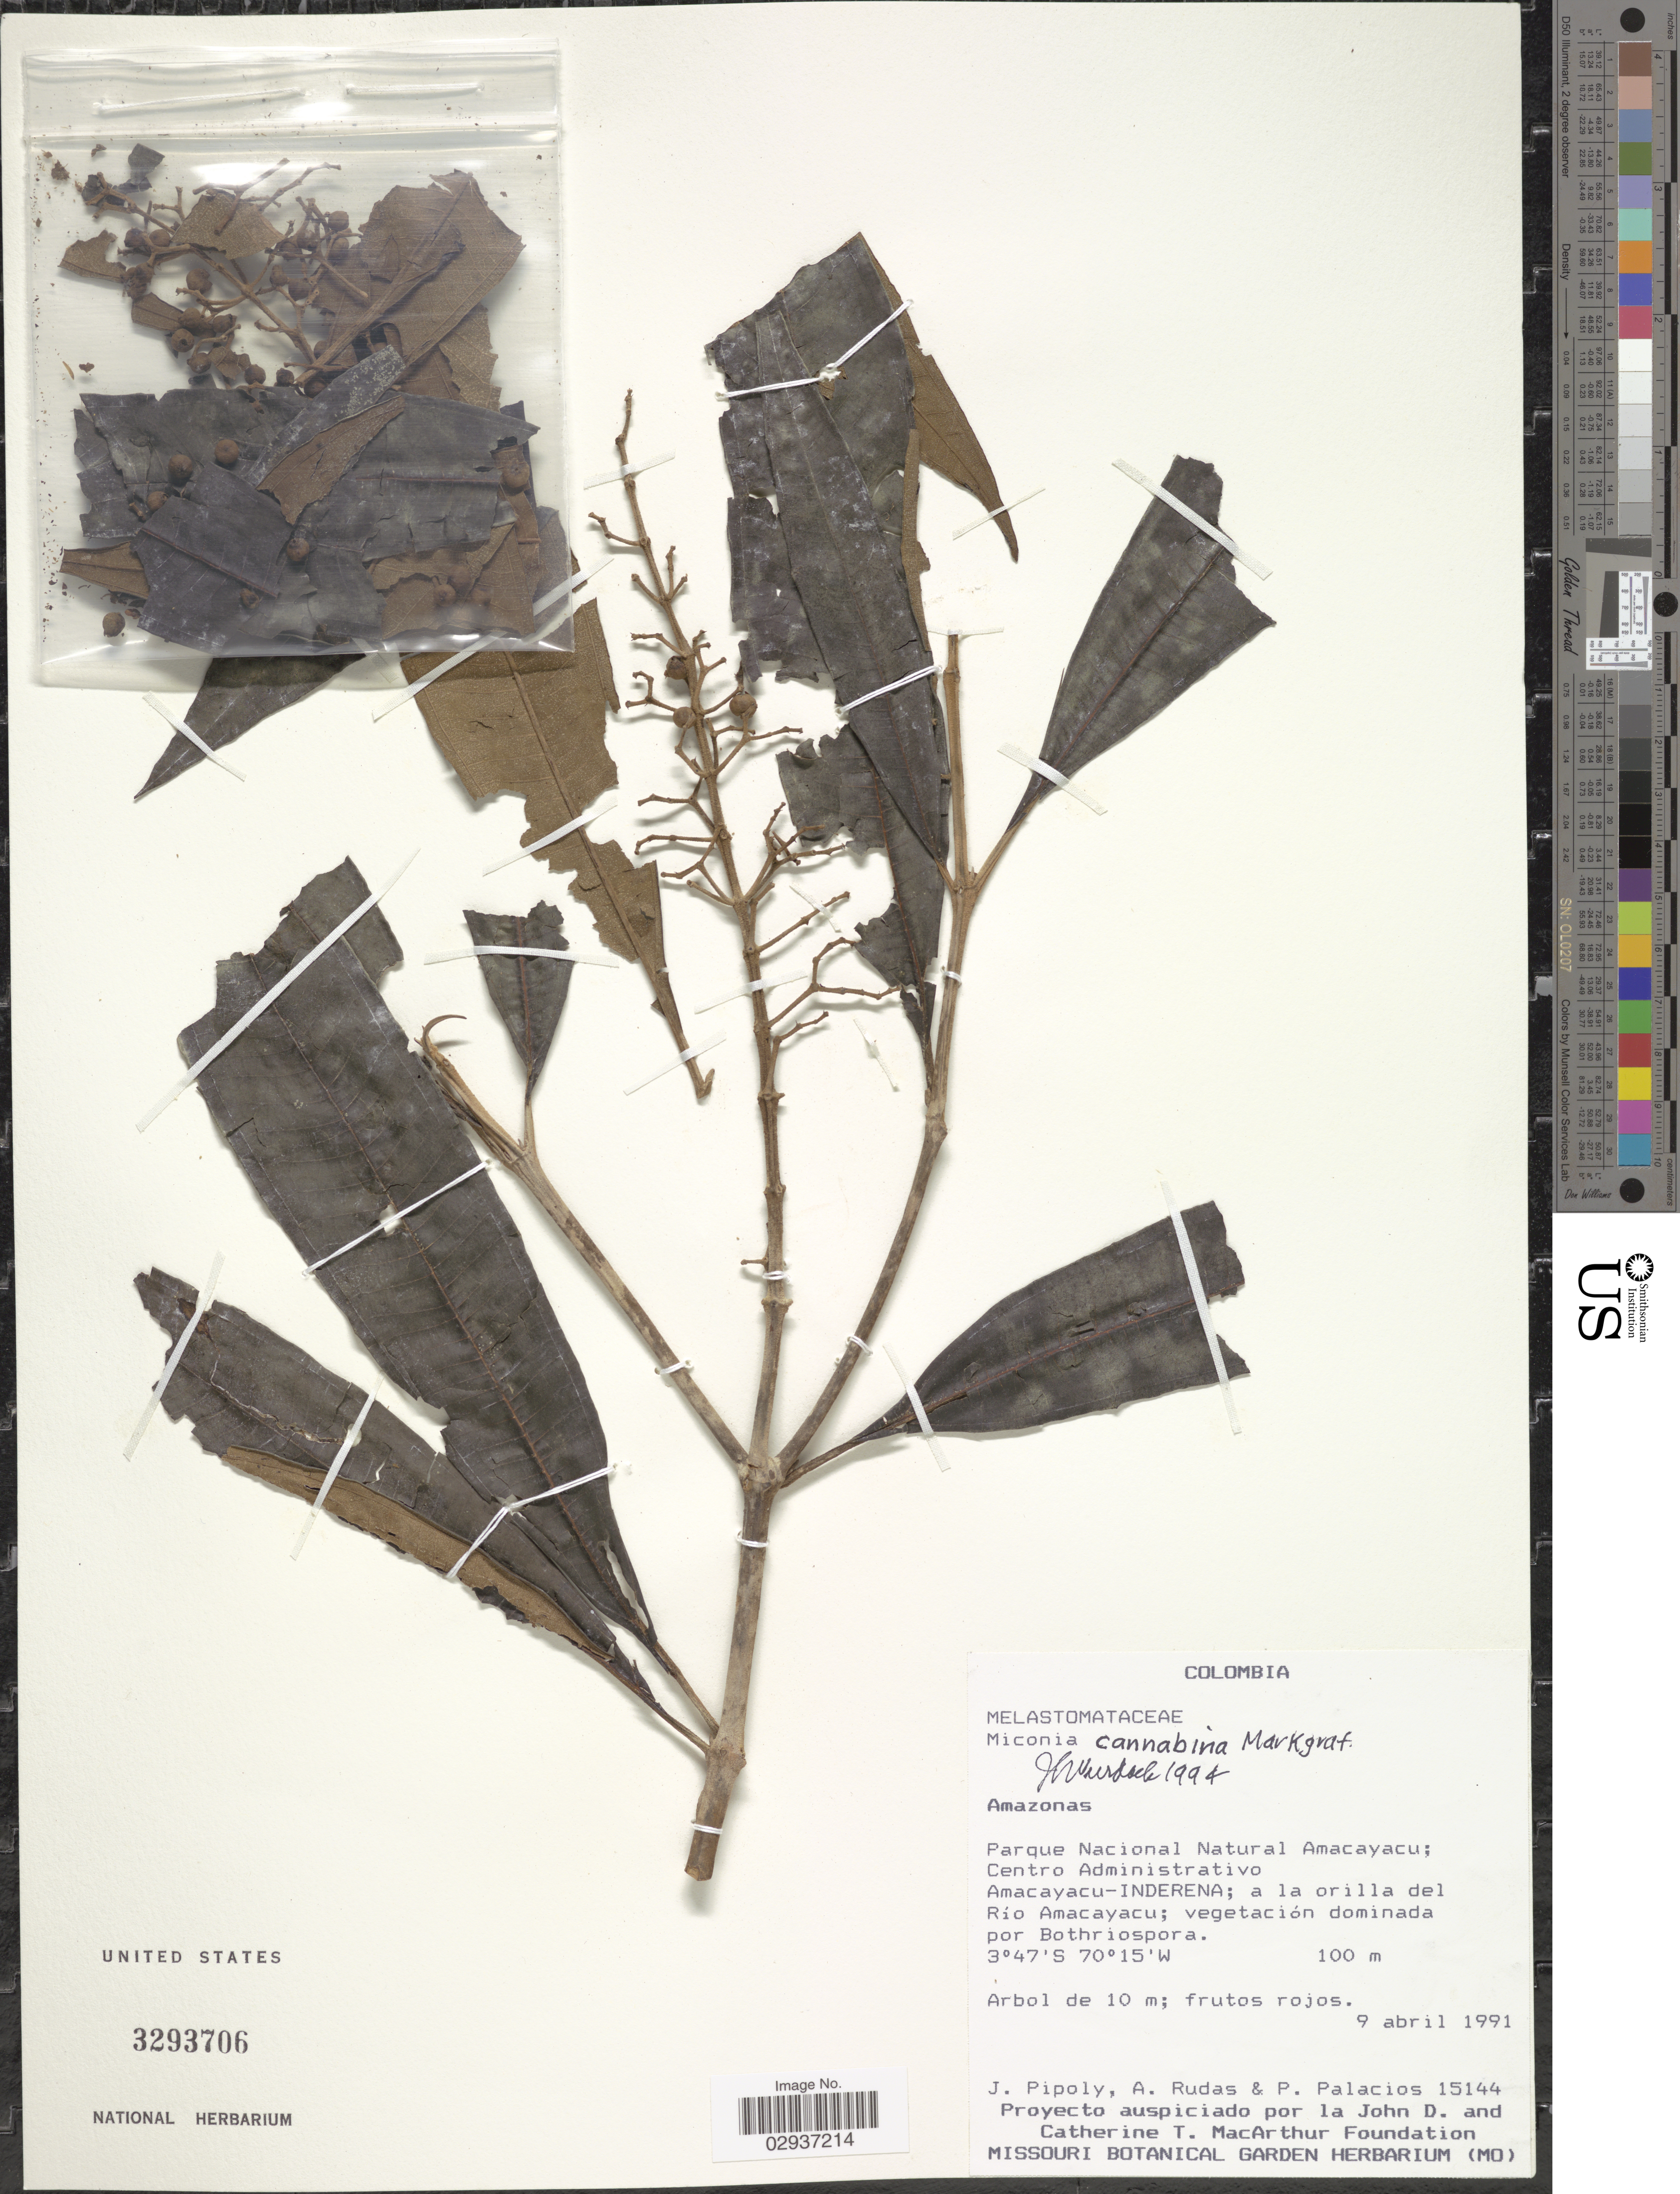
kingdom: Plantae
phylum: Tracheophyta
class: Magnoliopsida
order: Myrtales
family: Melastomataceae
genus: Miconia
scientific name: Miconia cannabina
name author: Markgr.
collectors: J. J. Pipoly, A. Rudas & P. Palacios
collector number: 15144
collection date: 1991-04-09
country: Colombia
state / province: Amazônas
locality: Parque Nacional Natural Amacayacu; Centro Administrativo. Amacayacu-Inderena; a la orilla del Río Amacayacu; vegetación dominada por Bothriospora.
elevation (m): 100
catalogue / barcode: US 3293706